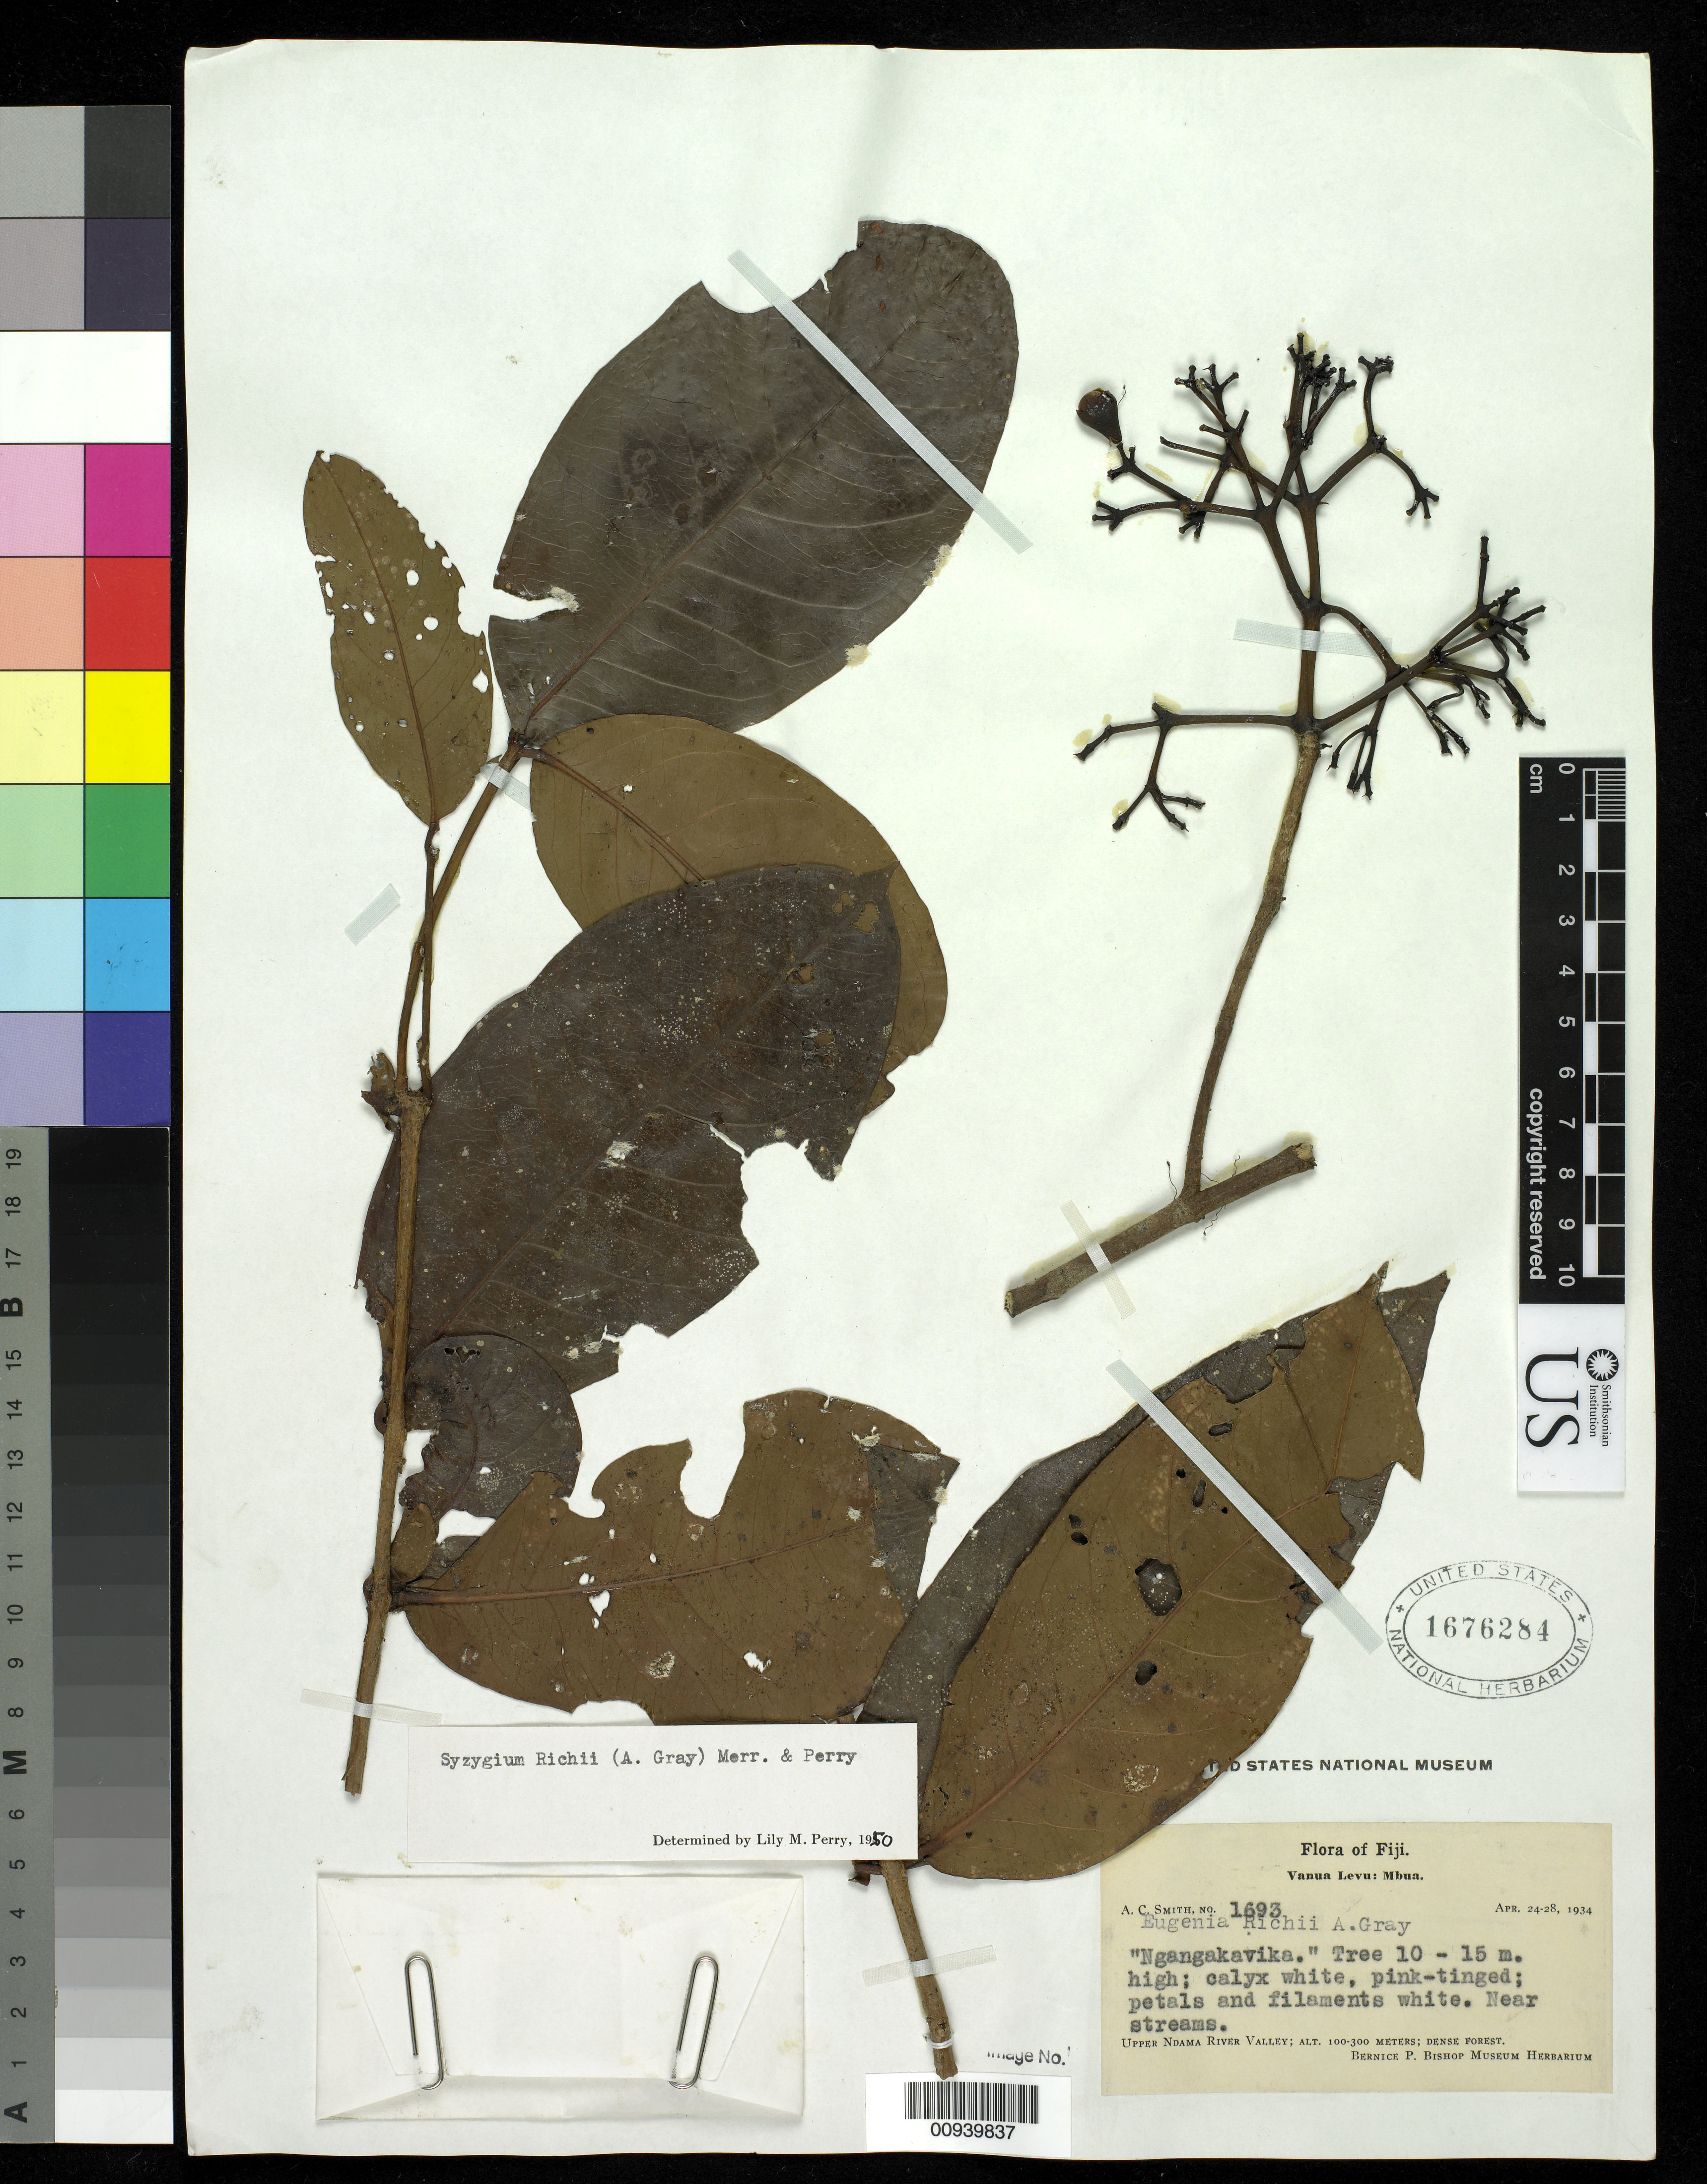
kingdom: Plantae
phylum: Tracheophyta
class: Magnoliopsida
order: Myrtales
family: Myrtaceae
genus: Syzygium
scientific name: Syzygium richii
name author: (A. Gray) Merr. & L.M. Perry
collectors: C. A. Smith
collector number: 1693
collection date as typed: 24 Apr 1934 to 28 Apr 1935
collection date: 1934-04-24/1935-04-28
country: Fiji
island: Vanua Levu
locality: Upper Ndama River Valley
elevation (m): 100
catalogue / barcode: US 1676284